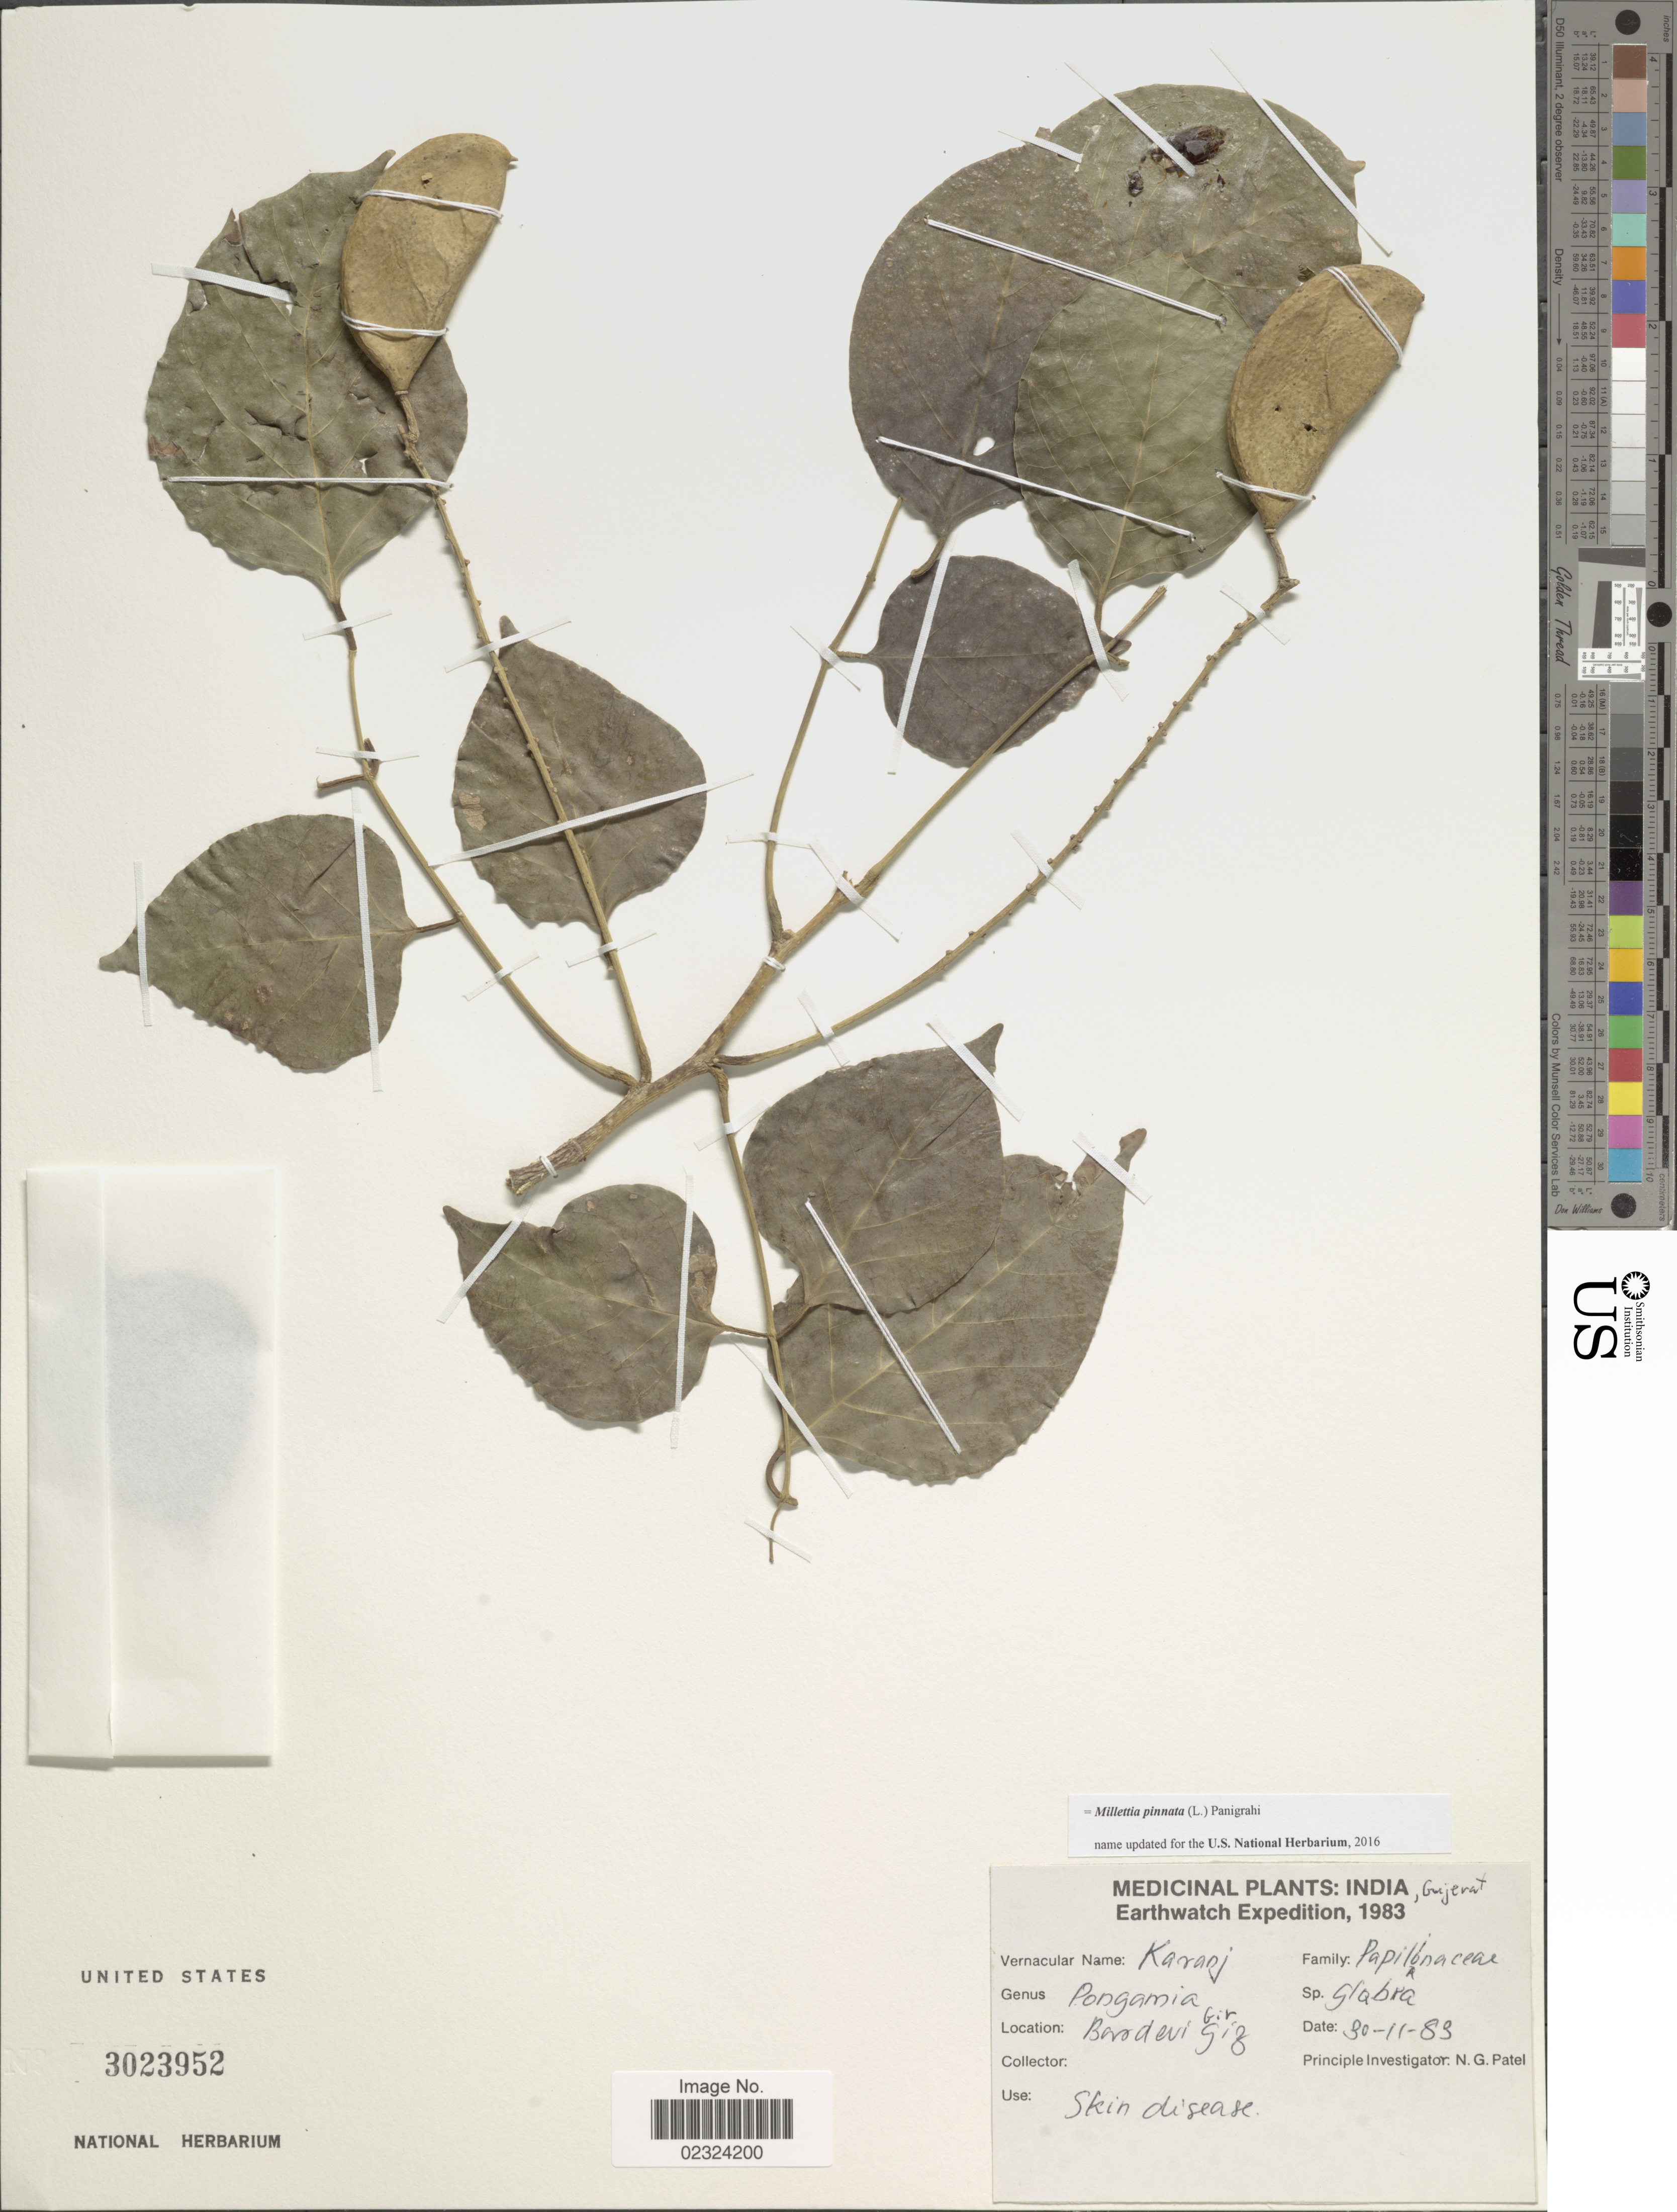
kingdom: Plantae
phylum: Tracheophyta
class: Magnoliopsida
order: Fabales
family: Fabaceae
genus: Millettia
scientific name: Millettia pinnata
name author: (L.) Panigrahi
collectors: N. Patel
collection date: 1983-11-30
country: India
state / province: Gujarat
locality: Gujerat. Basdevi Giz. [interpreted]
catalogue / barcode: US 3023952